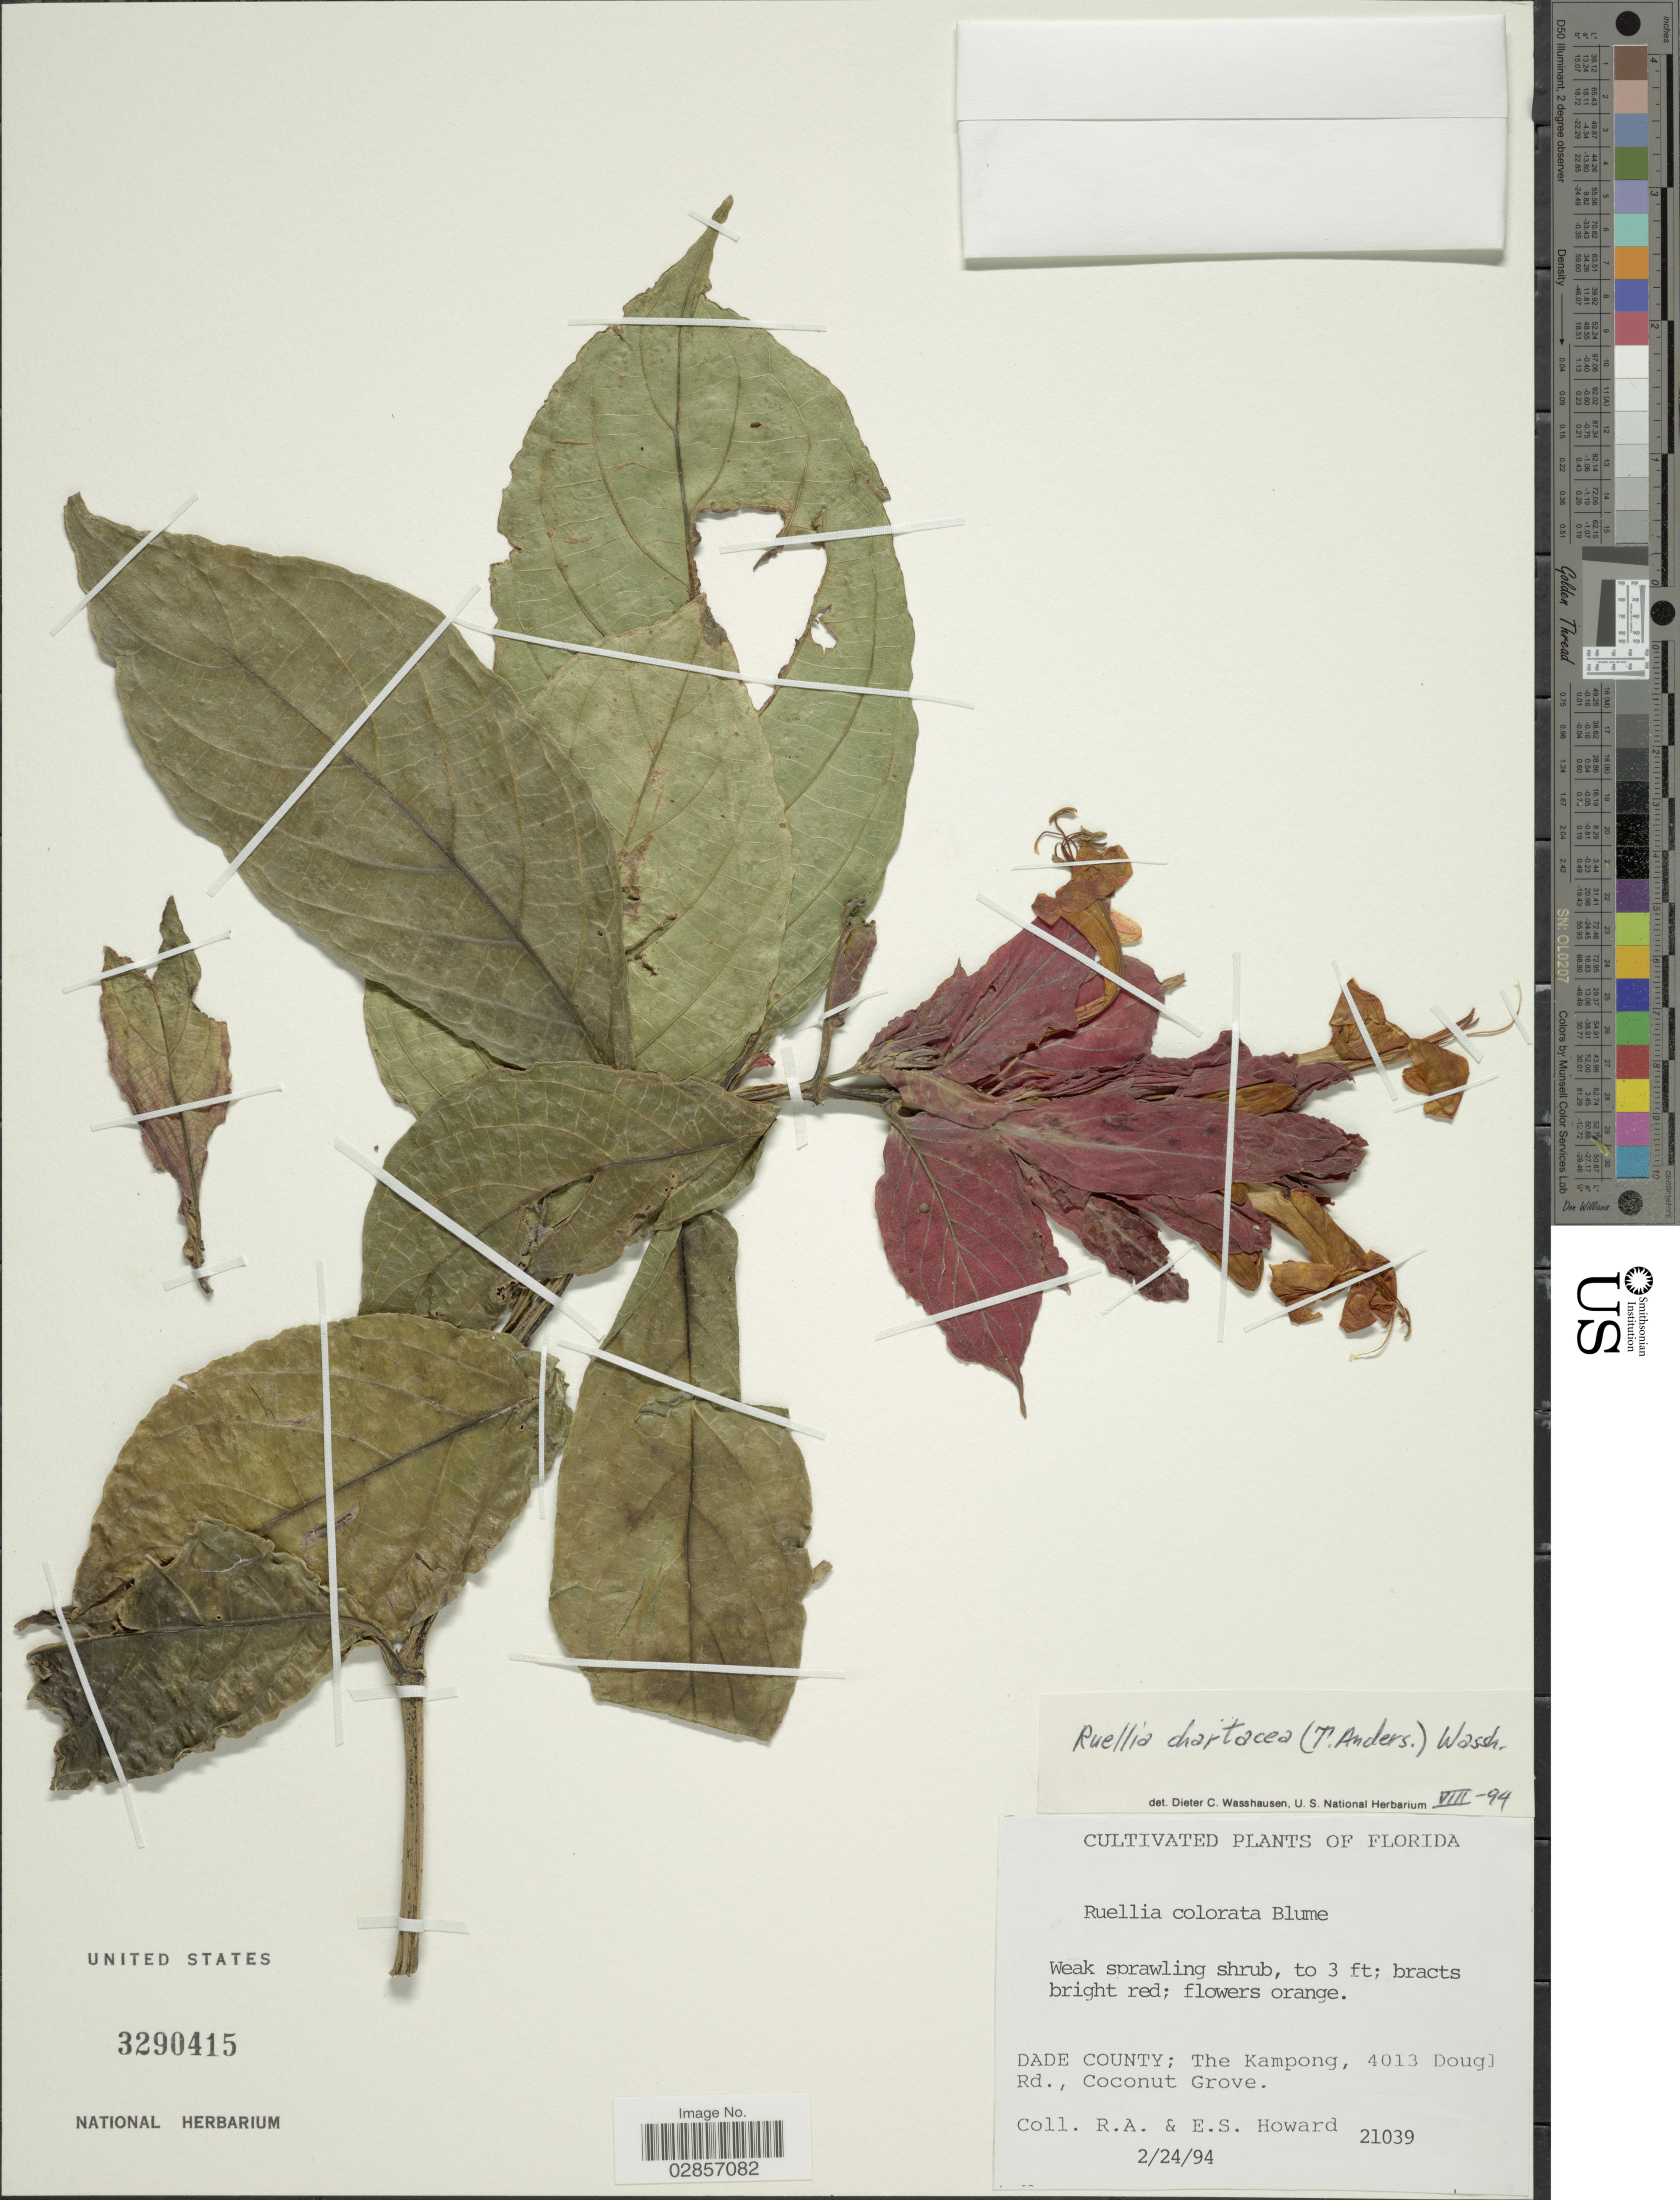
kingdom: Plantae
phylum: Tracheophyta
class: Magnoliopsida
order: Lamiales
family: Acanthaceae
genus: Ruellia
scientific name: Ruellia chartacea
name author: (T. Anderson) Wassh.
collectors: R. A. Howard & E. S. Howard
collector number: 21039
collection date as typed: Transcribed d/m/y: 24/2/94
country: United States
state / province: Florida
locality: Dade County: The Kampong, 4013 Dougl Rd., Coconut Grove.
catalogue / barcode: US 3290415